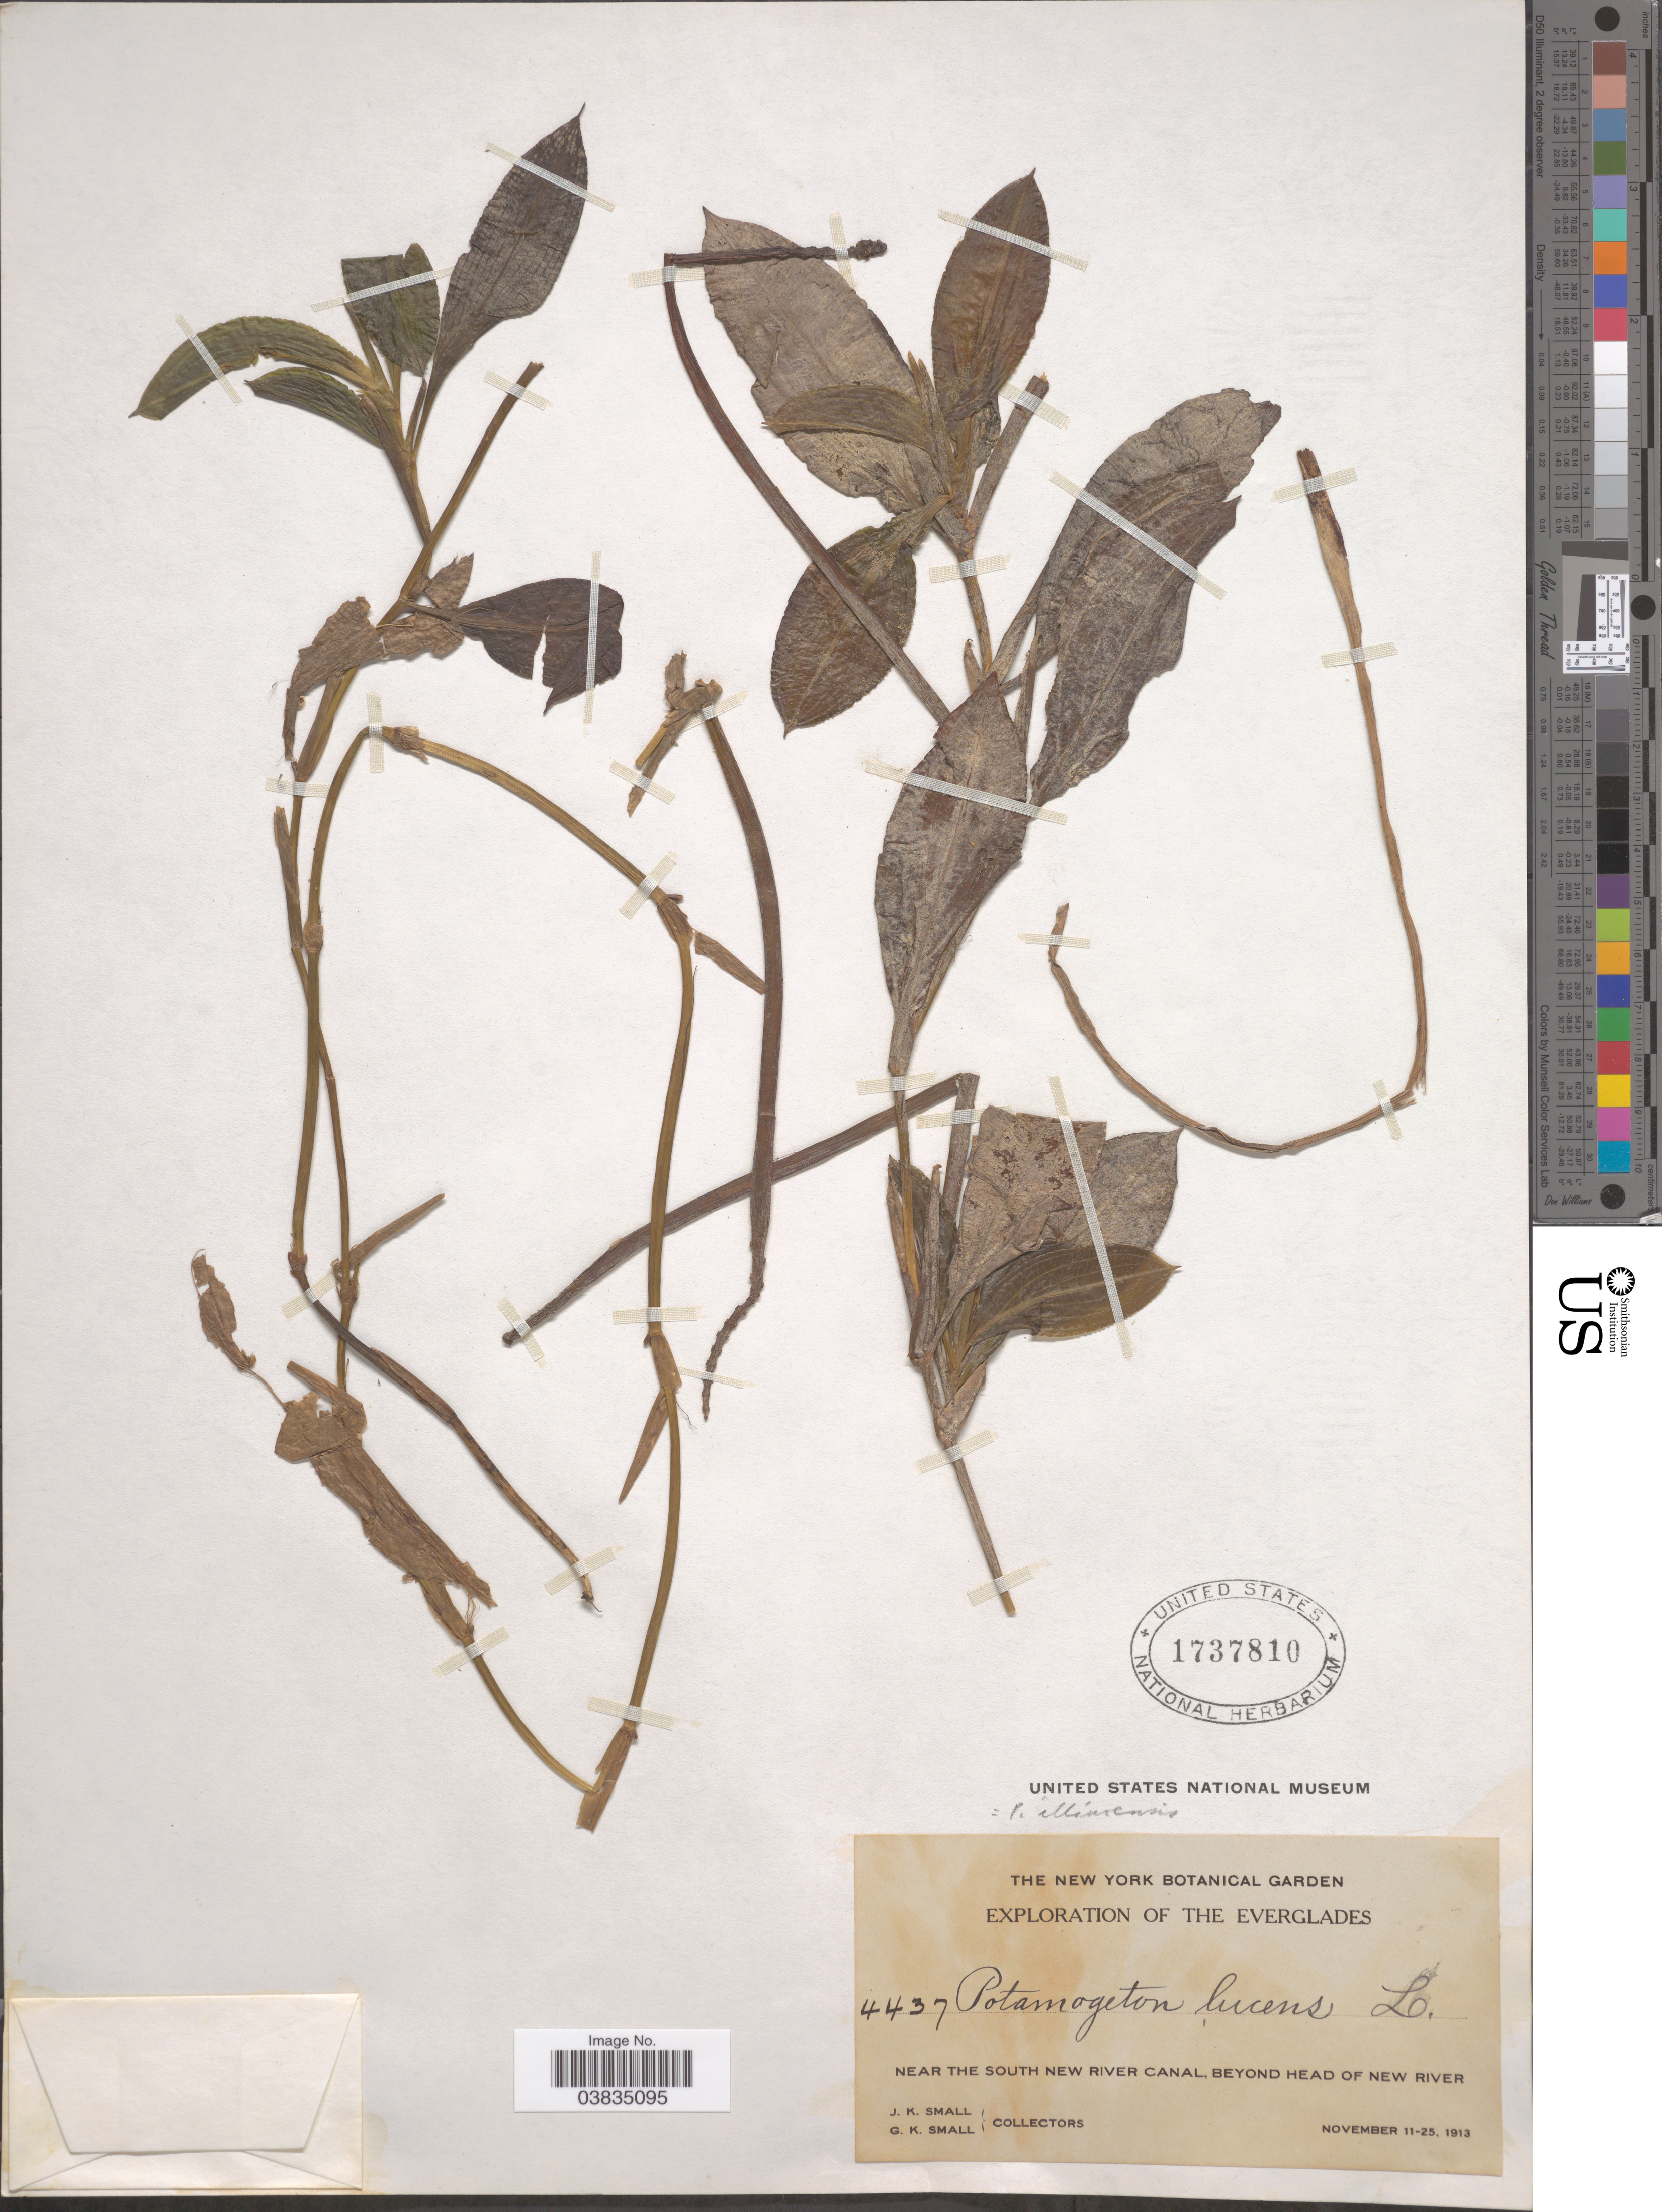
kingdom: Plantae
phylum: Tracheophyta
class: Liliopsida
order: Alismatales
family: Potamogetonaceae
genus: Potamogeton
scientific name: Potamogeton lucens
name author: L.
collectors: J. K. Small & G. K. Small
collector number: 4437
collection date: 1913-11-11/1913-11-25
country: United States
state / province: New York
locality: Everglades. Near the South New River Canal, beyond head of New River.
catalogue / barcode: US 1737810